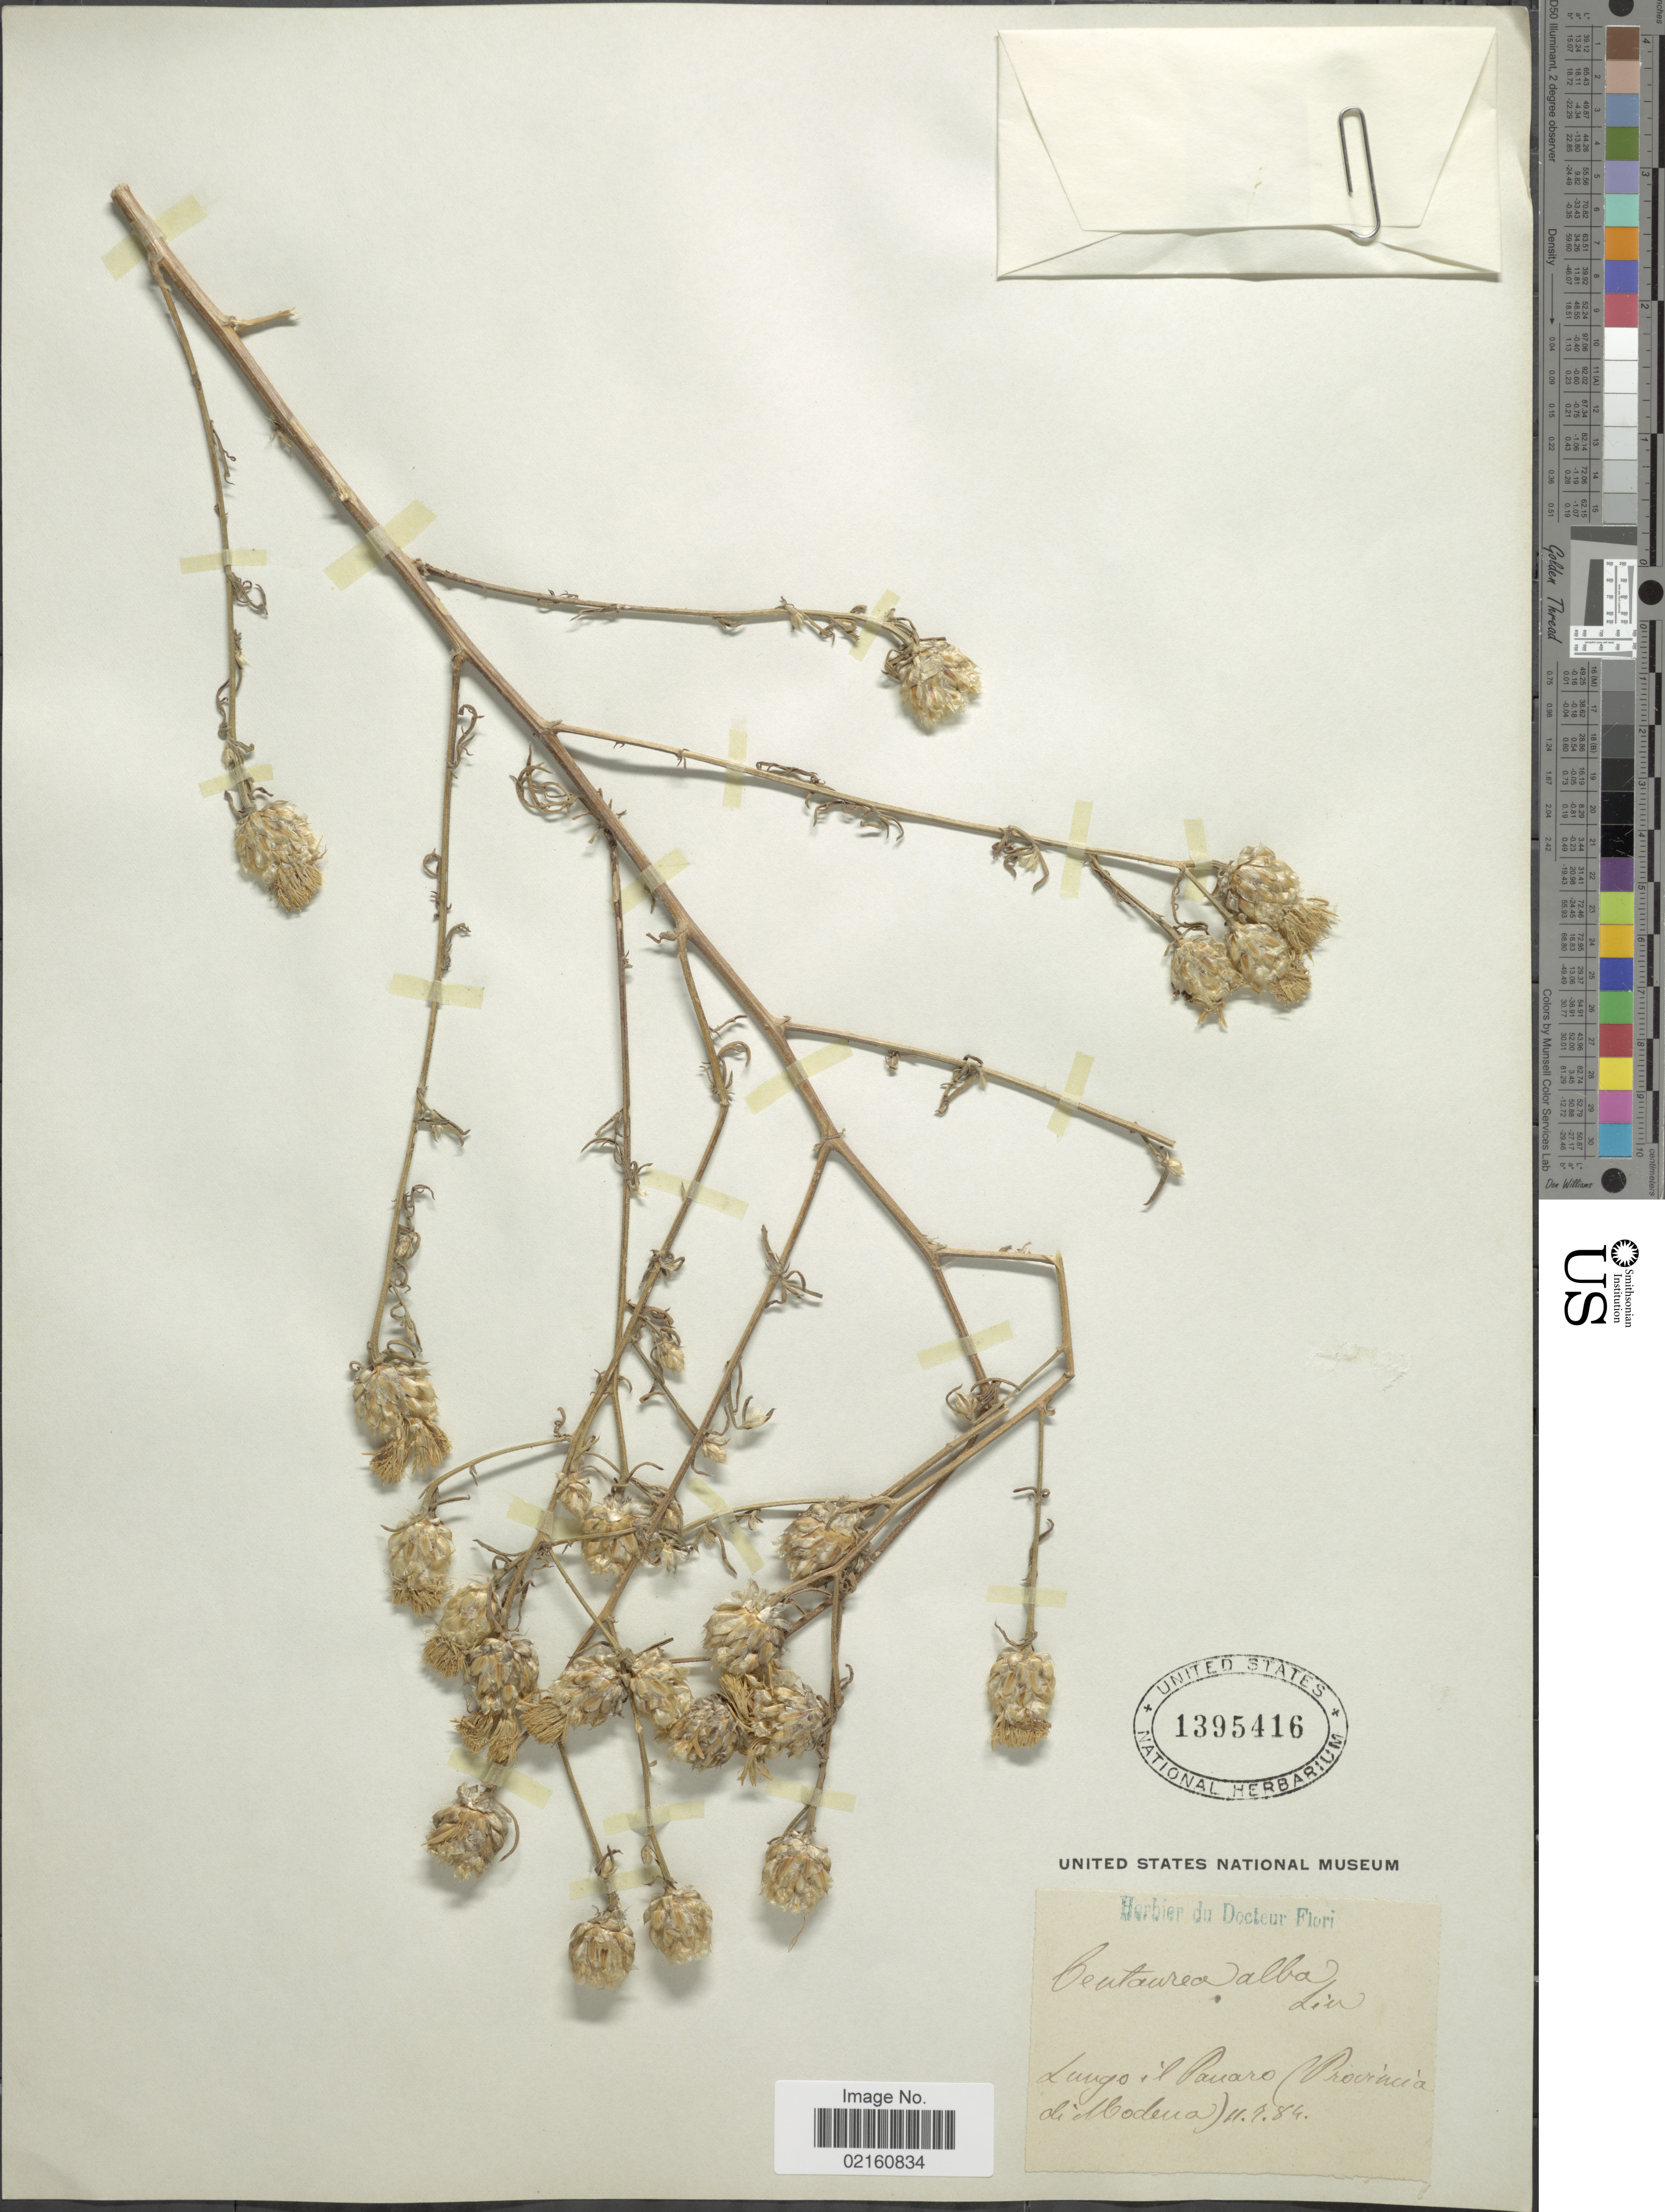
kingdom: Plantae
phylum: Tracheophyta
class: Magnoliopsida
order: Asterales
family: Asteraceae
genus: Centaurea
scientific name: Centaurea alba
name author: L.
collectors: ex herb. Docteur Fiori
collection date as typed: Transcribed d/m/y: 11/7/84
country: Italy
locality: Lango il Panaro [interpreted] (Provincia di Modena)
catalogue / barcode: US 1395416